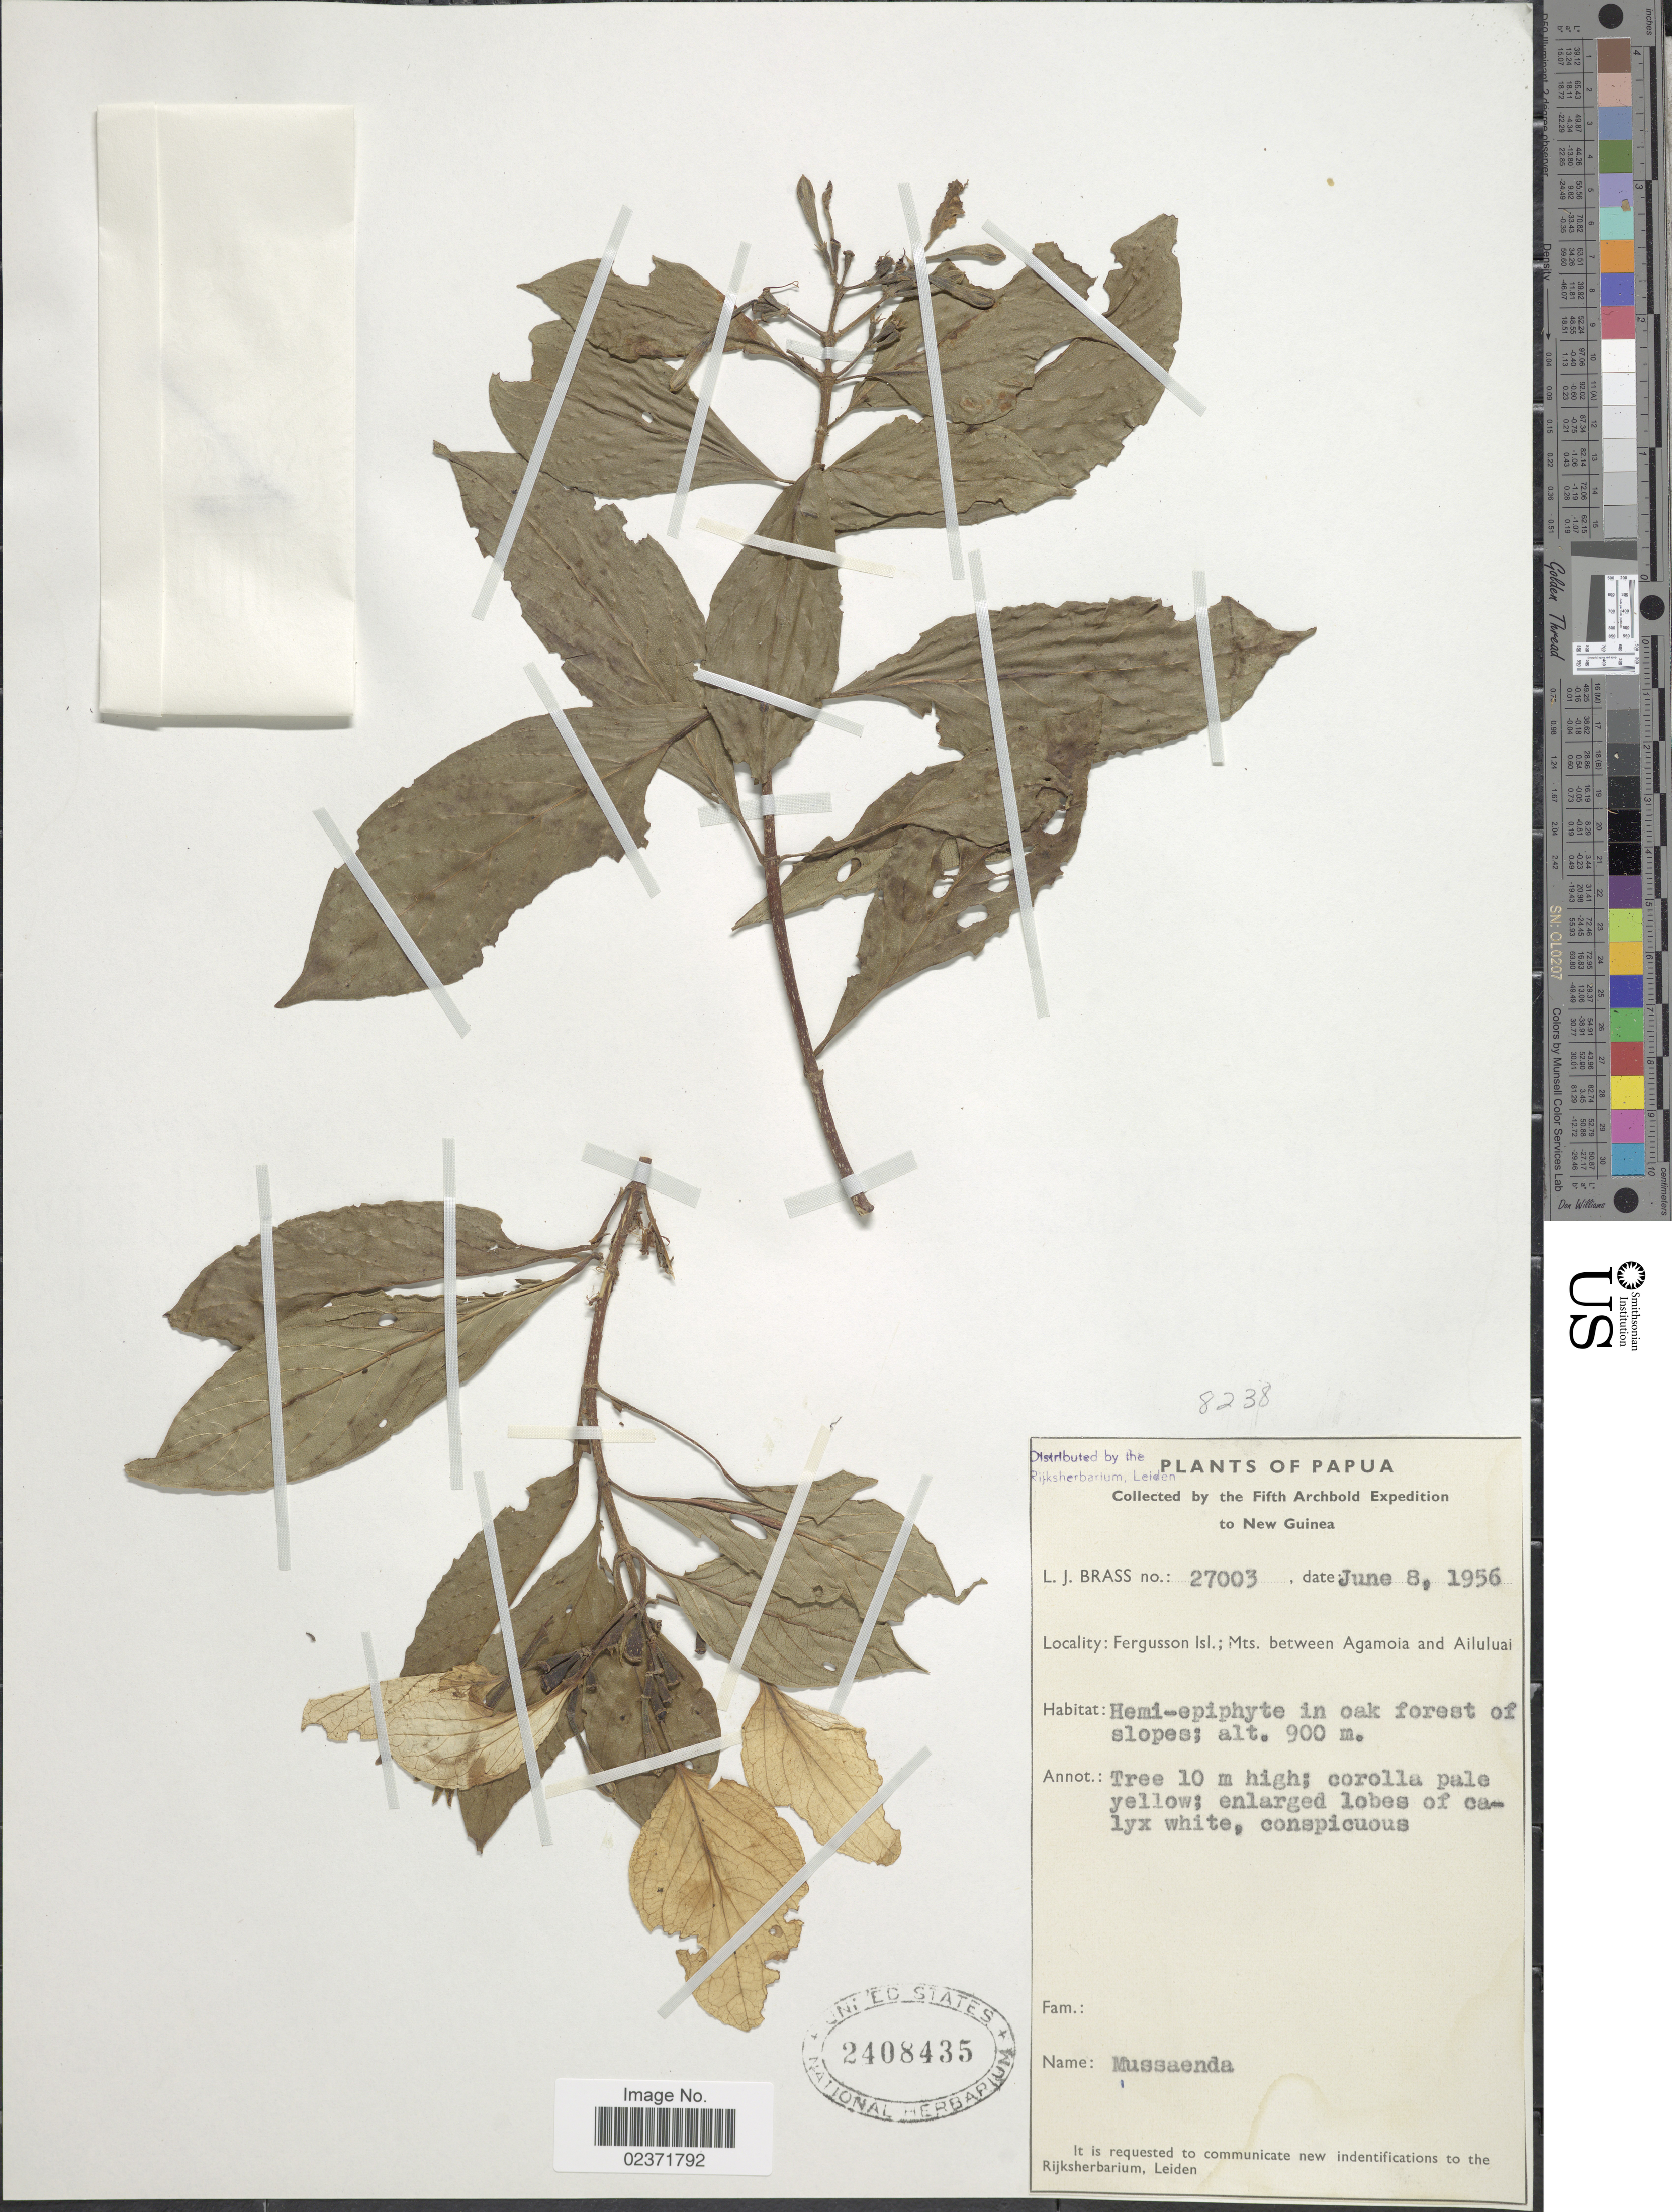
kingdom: Plantae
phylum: Tracheophyta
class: Magnoliopsida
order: Gentianales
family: Rubiaceae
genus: Mussaenda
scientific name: Mussaenda sp.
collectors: L. J. Brass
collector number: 27003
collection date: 1956-06-08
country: Papua New Guinea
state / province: Milne Bay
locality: Papua, New Guinea, Fergusson Isl.; Mts. between Agamoia and Ailuluai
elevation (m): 900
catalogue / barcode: US 2408435